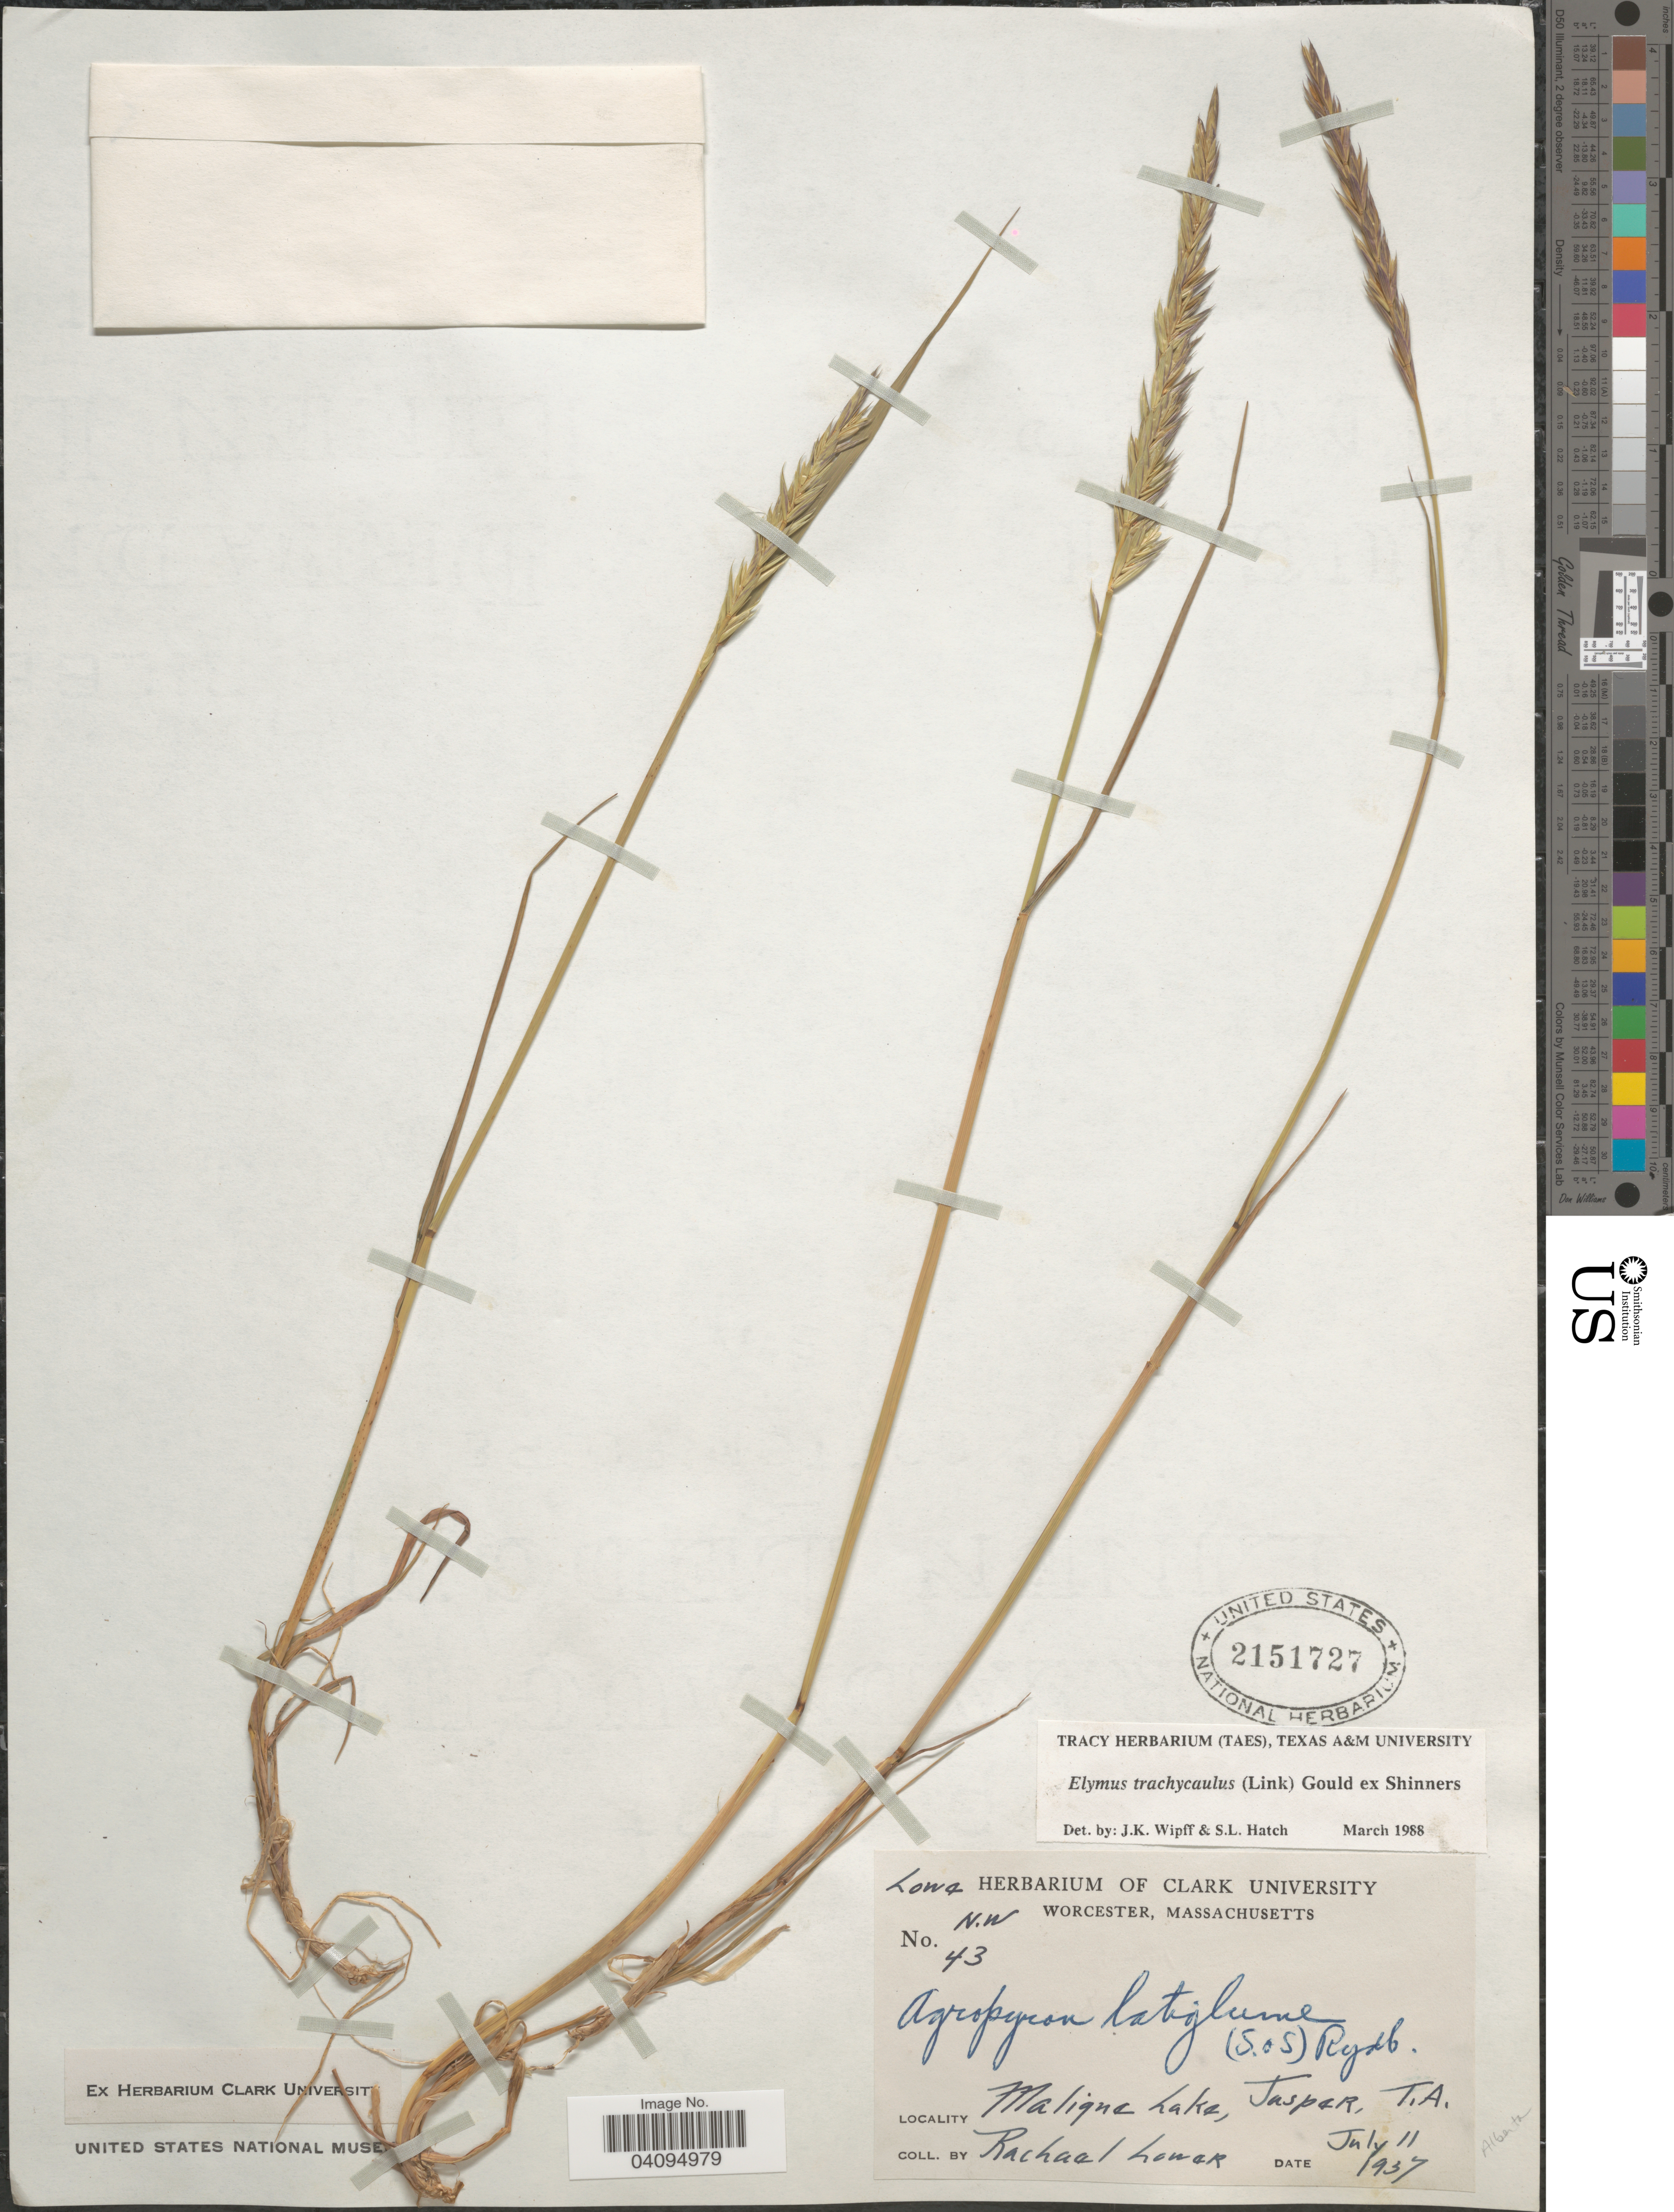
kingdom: Plantae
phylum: Tracheophyta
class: Liliopsida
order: Poales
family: Poaceae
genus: Elymus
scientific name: Elymus trachycaulus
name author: (Link) Gould ex Shinners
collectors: R. Lower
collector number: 43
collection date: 1937-07-11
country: Canada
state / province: Alberta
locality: Maligne Lake, Jasper, T.A.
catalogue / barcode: US 2151727